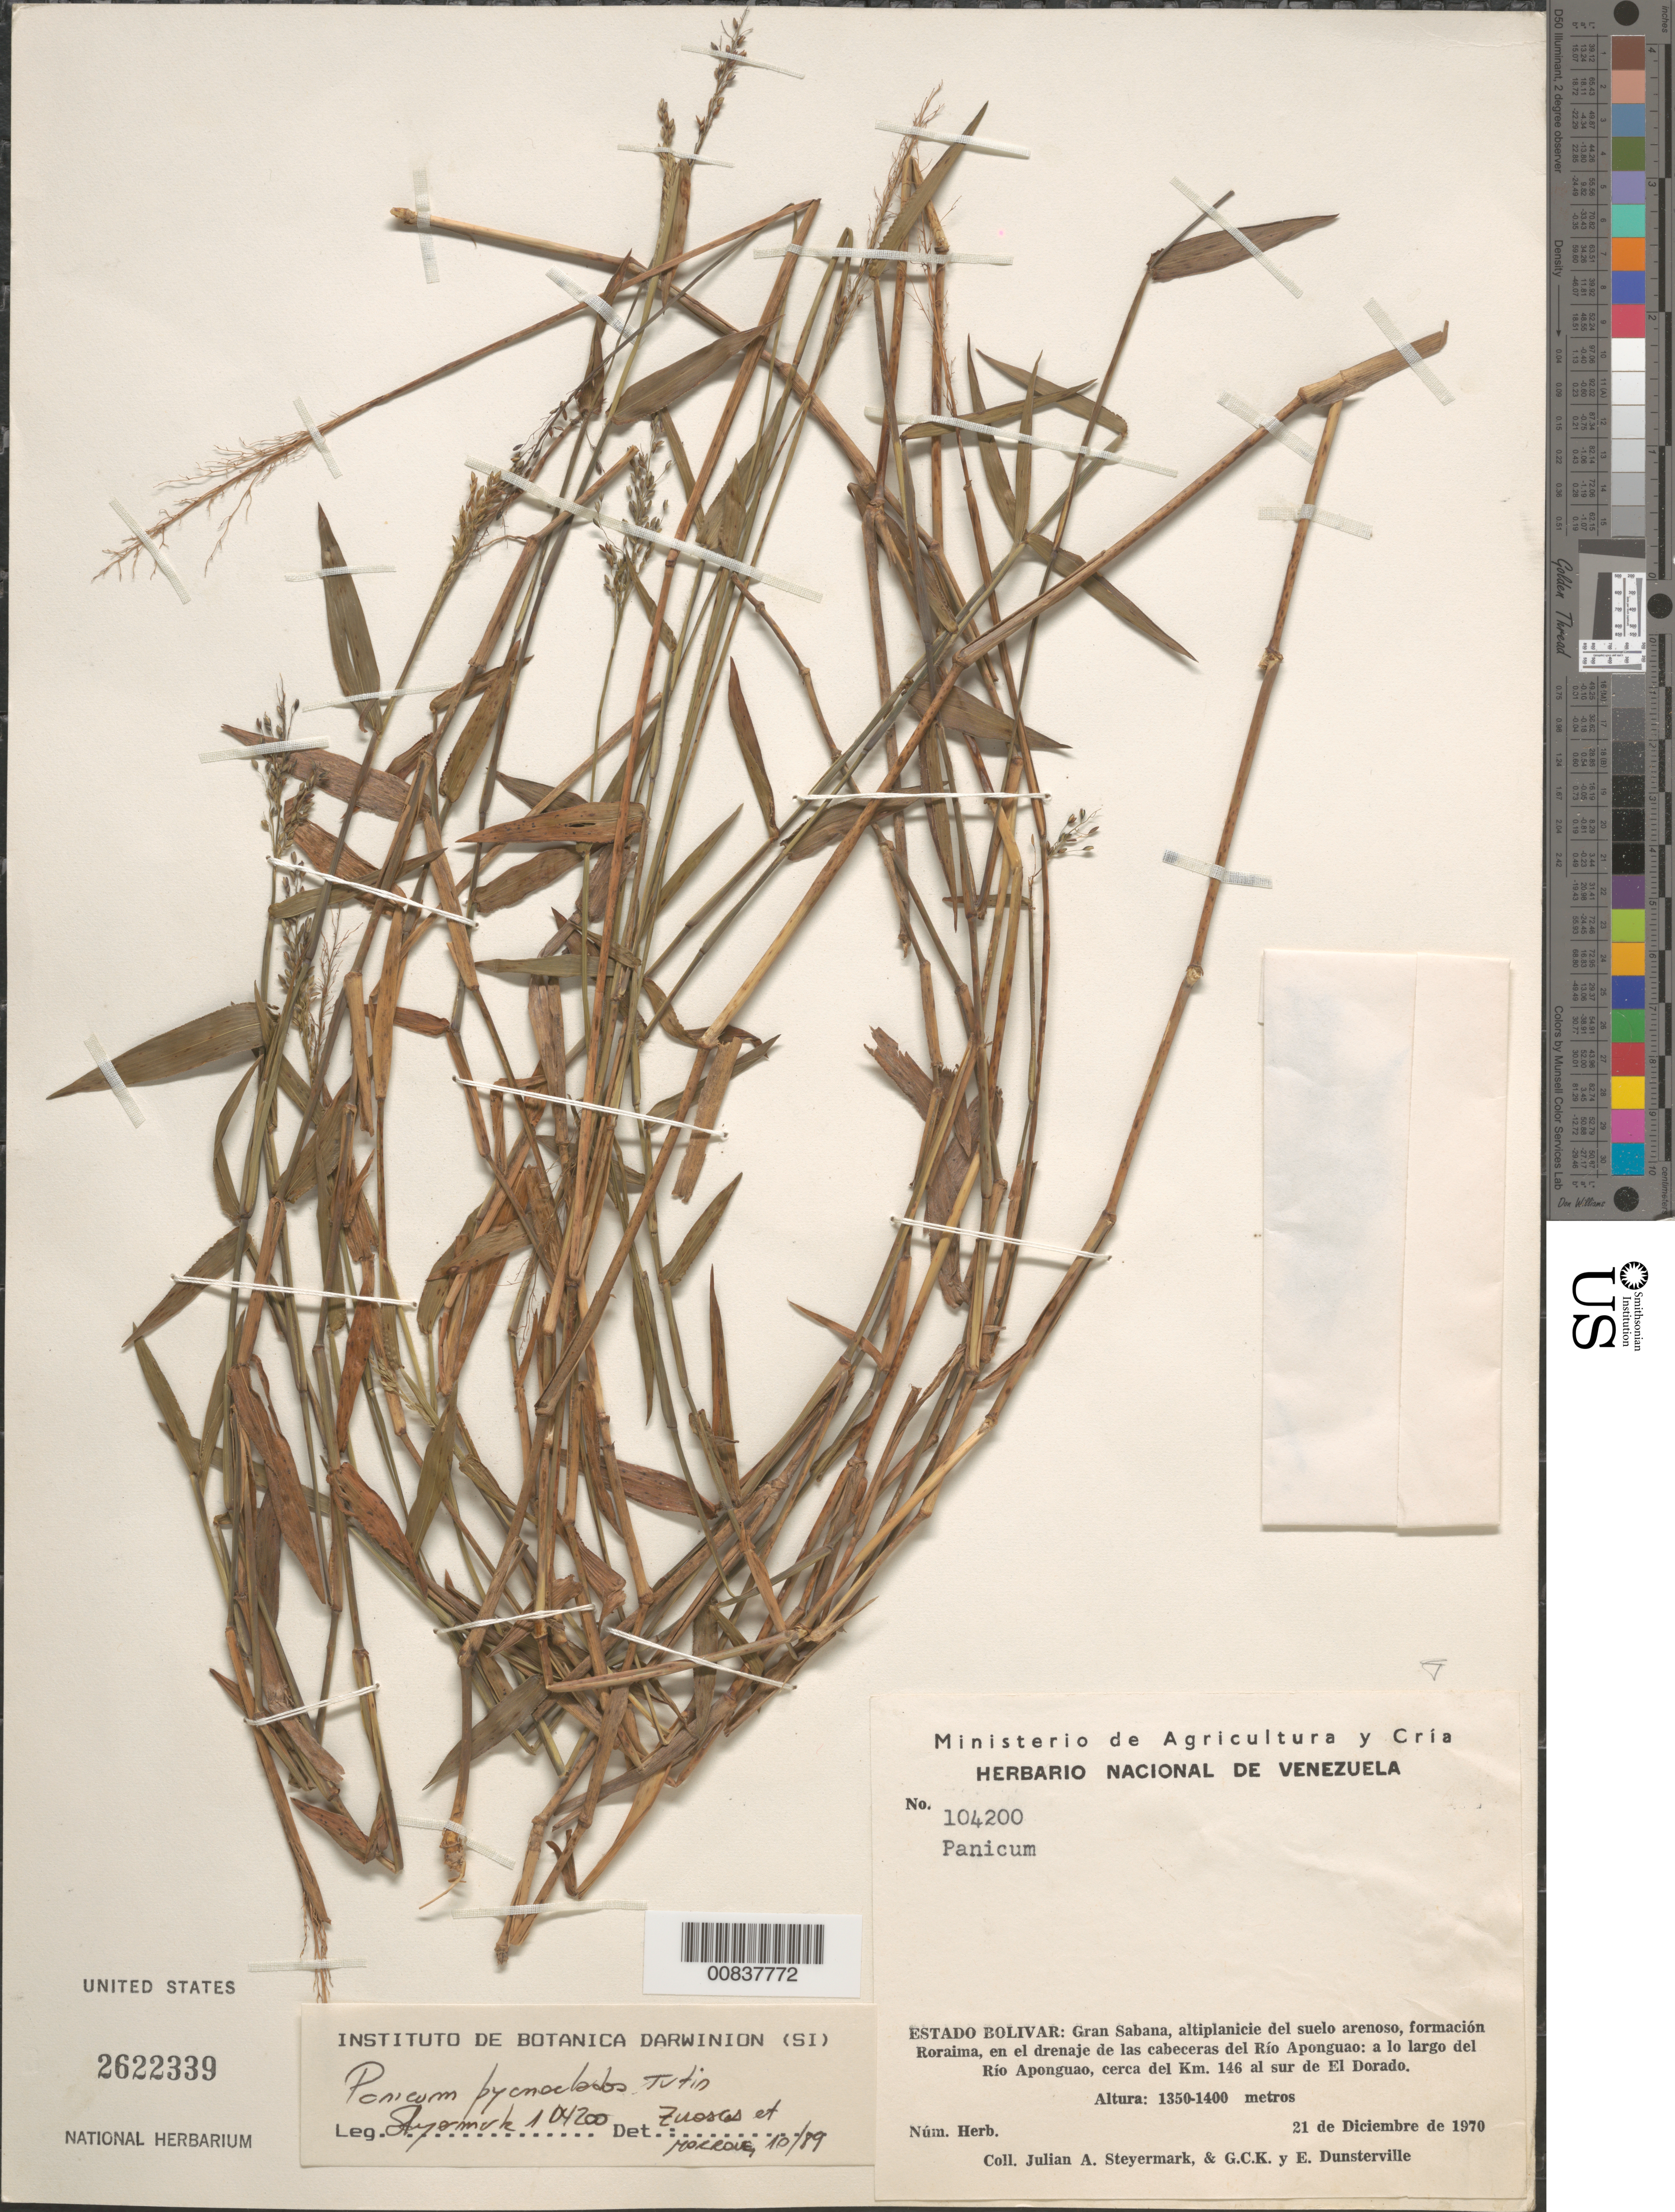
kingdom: Plantae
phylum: Tracheophyta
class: Liliopsida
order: Poales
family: Poaceae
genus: Panicum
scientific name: Panicum pycnoclados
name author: Tutin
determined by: Zuloaga, F. O.; Morrone, O. N.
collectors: J. Steyermark, G. C. K. Dunsterville & E. Dunsterville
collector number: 104200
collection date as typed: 21-Dec-70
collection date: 1970-12-21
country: Venezuela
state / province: Bolívar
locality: Gran Sabana, formacion Roraima, Río Aponguao, 146 km sur de El Dorado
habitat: Altiplanicie del suelo arenoso, en el drenaje de las cabeceras del río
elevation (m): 1350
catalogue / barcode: US 2622339